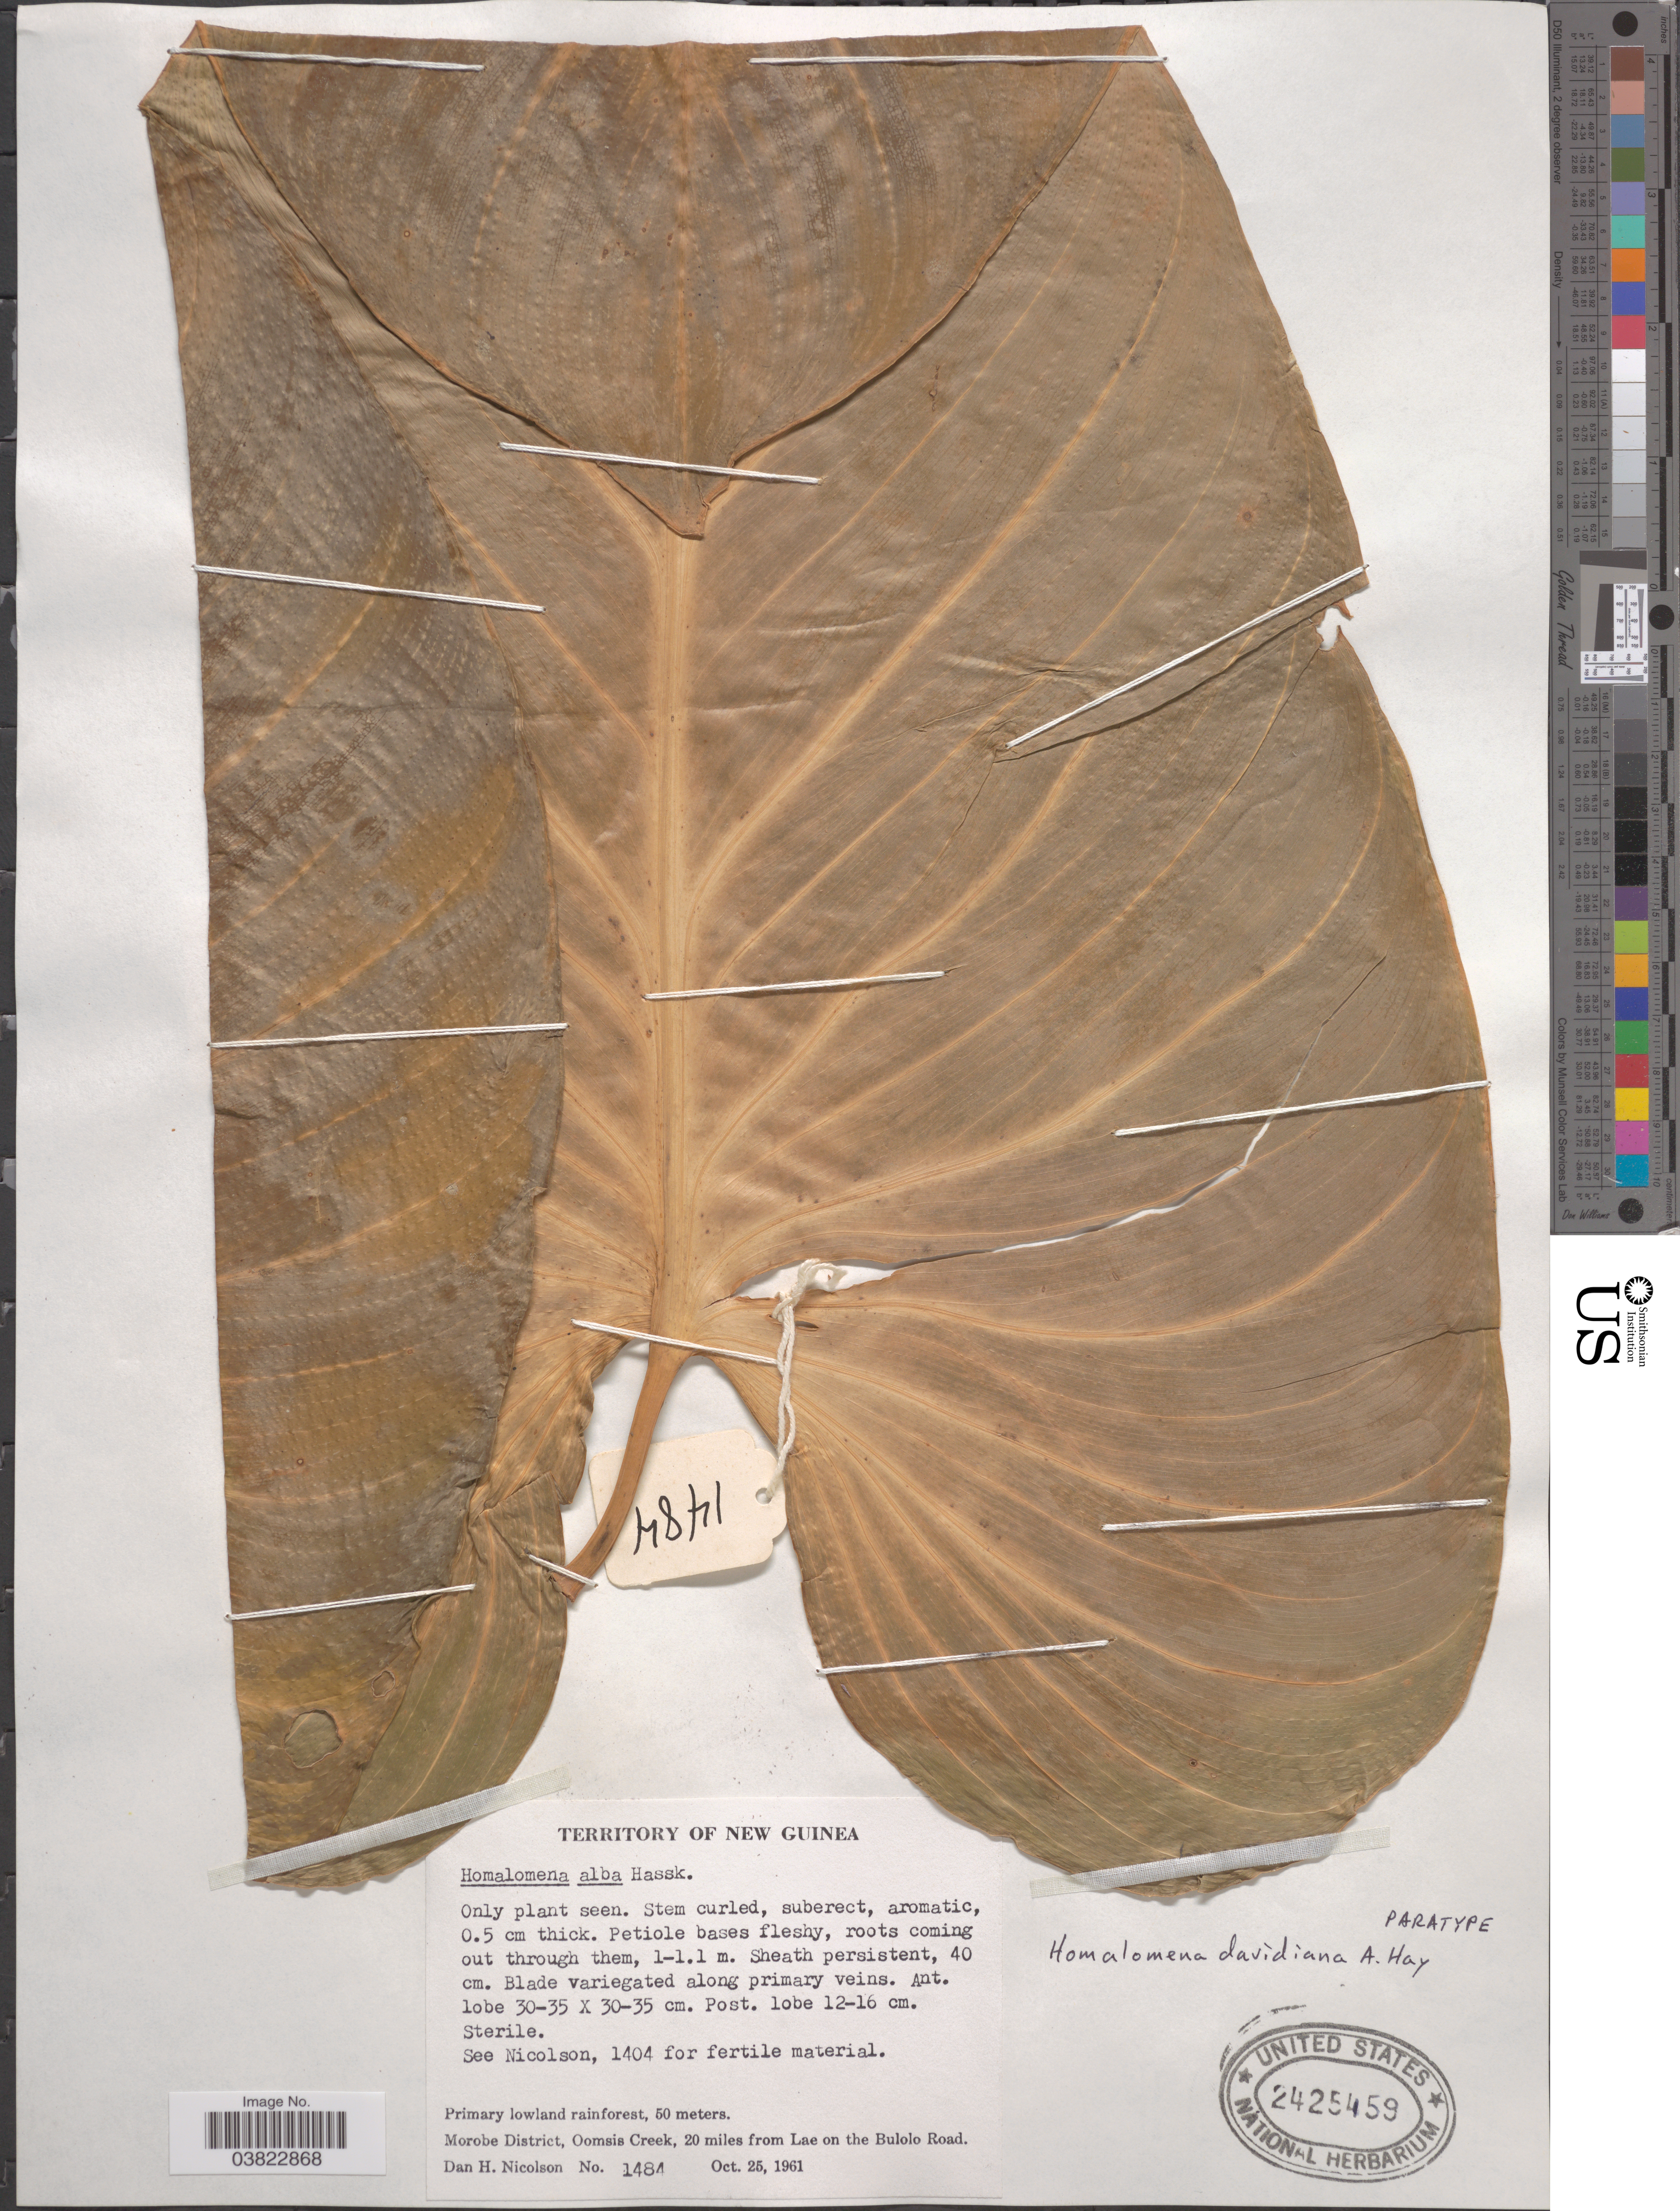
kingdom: Plantae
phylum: Tracheophyta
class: Liliopsida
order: Alismatales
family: Araceae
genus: Homalomena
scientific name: Homalomena davidiana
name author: A. Hay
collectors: D. H. Nicolson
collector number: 1484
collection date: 1961-10-25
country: Papua New Guinea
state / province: Morobe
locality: Territory of New Guinea. Morobe District, Oomsis Creek, 20 miles from Lae on the Bulolo Road.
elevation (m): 50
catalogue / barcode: US 2425459